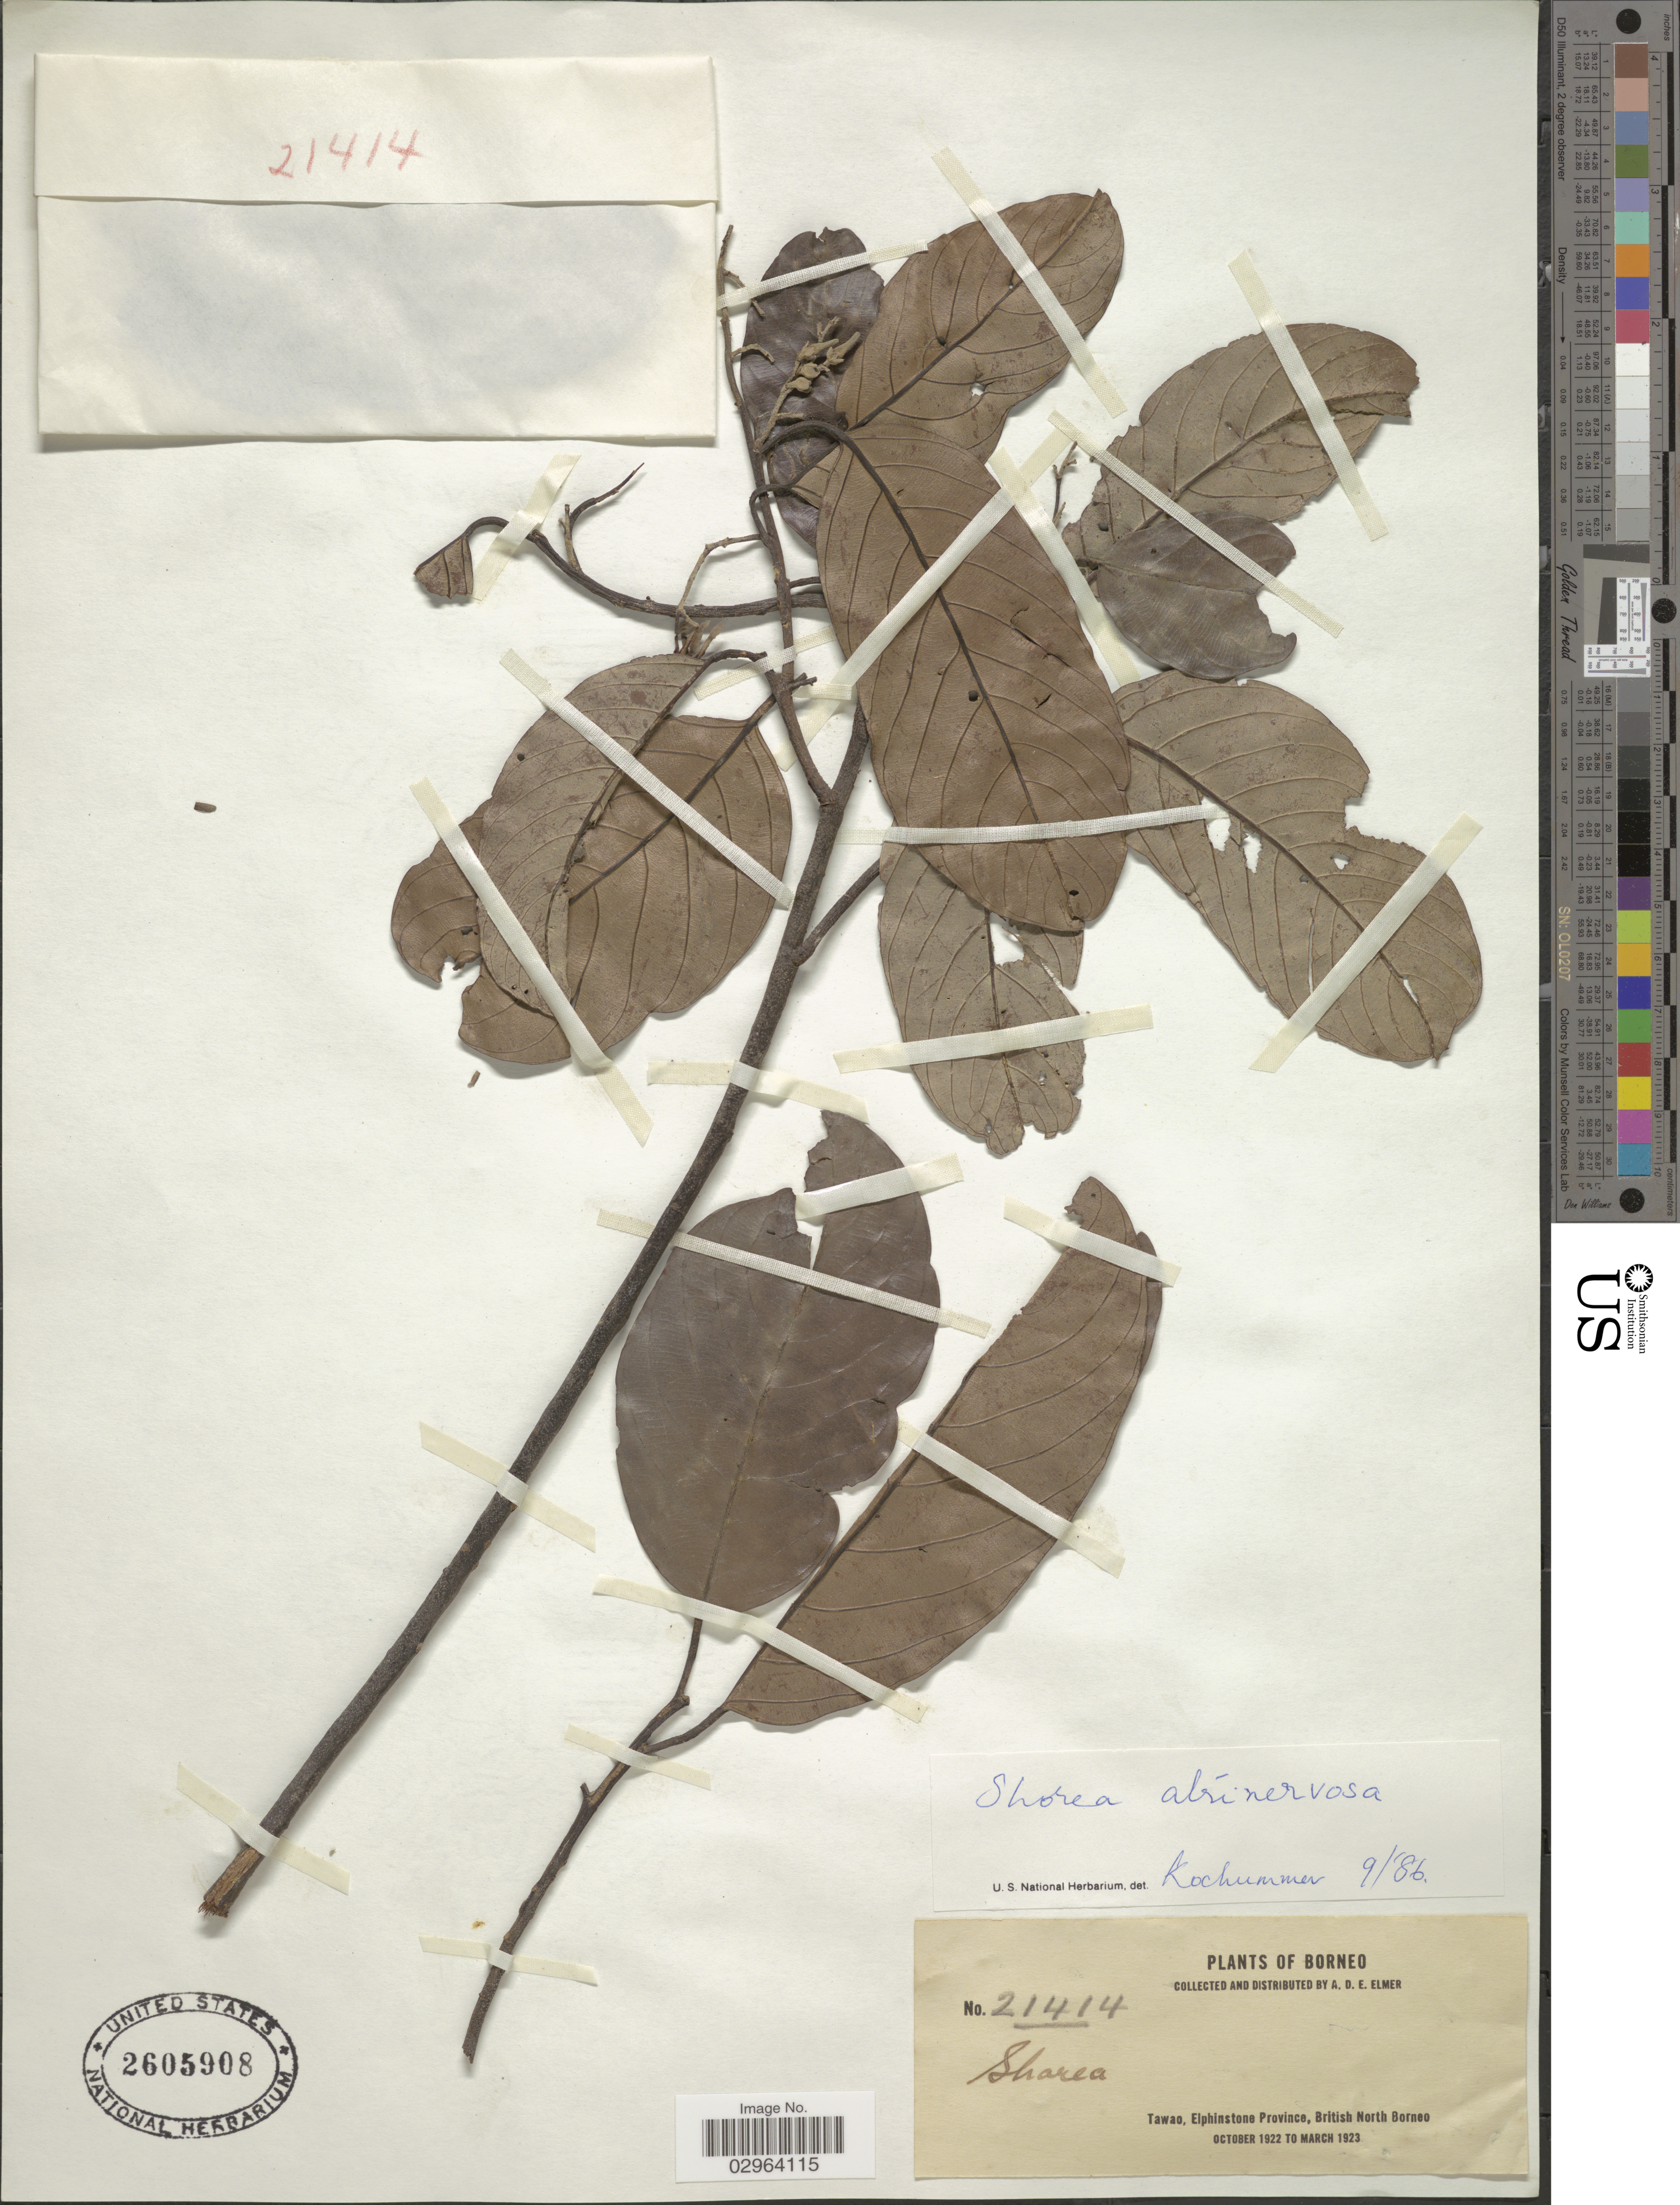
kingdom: Plantae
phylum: Tracheophyta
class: Magnoliopsida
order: Malvales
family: Dipterocarpaceae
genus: Shorea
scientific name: Shorea atrinervosa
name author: Symington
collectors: A. D. E. Elmer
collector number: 21414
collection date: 1922-10/1923-03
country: Malaysia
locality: Borneo. Tawao, Elphinstone Province, British North Borneo.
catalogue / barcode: US 2605908